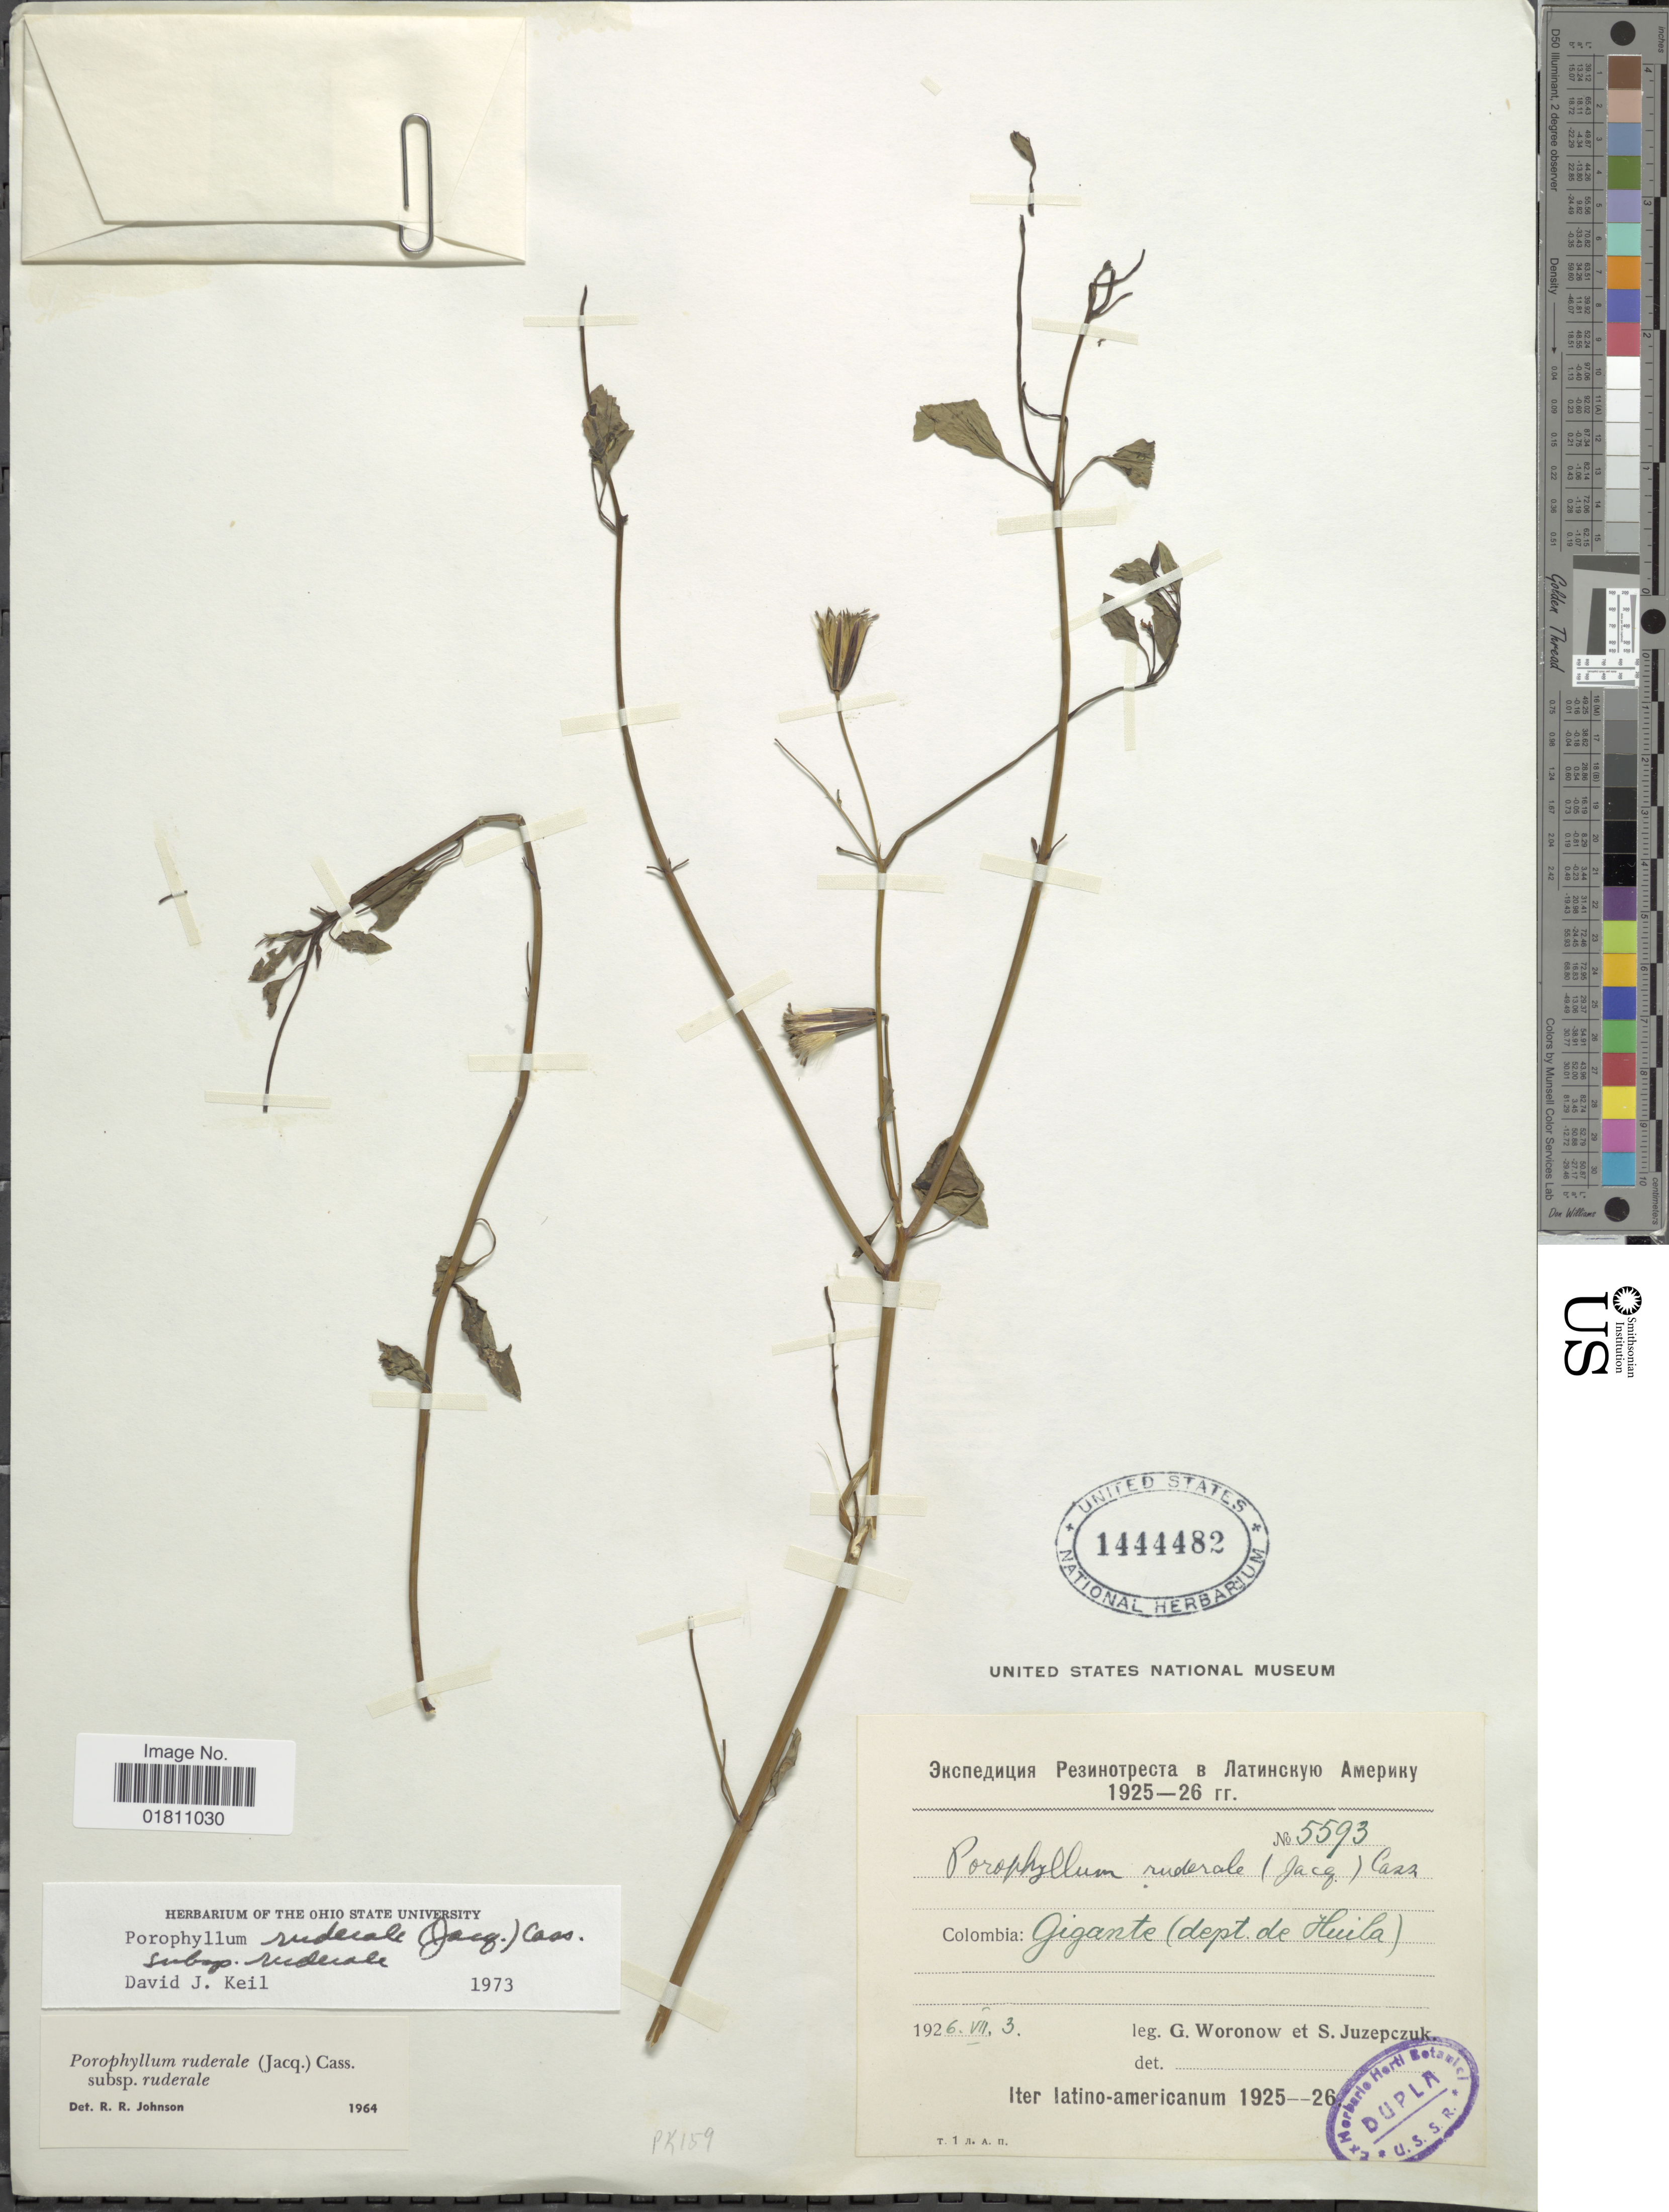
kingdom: Plantae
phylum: Tracheophyta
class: Magnoliopsida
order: Asterales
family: Asteraceae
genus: Porophyllum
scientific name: Porophyllum ruderale subsp. ruderale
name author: (Jacq.) Cass.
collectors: G. Woronow & S. V. Juzepczuk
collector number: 5593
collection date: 1926-07-03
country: Colombia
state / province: Huila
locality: Gigante (dept de Huila)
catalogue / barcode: US 1444482